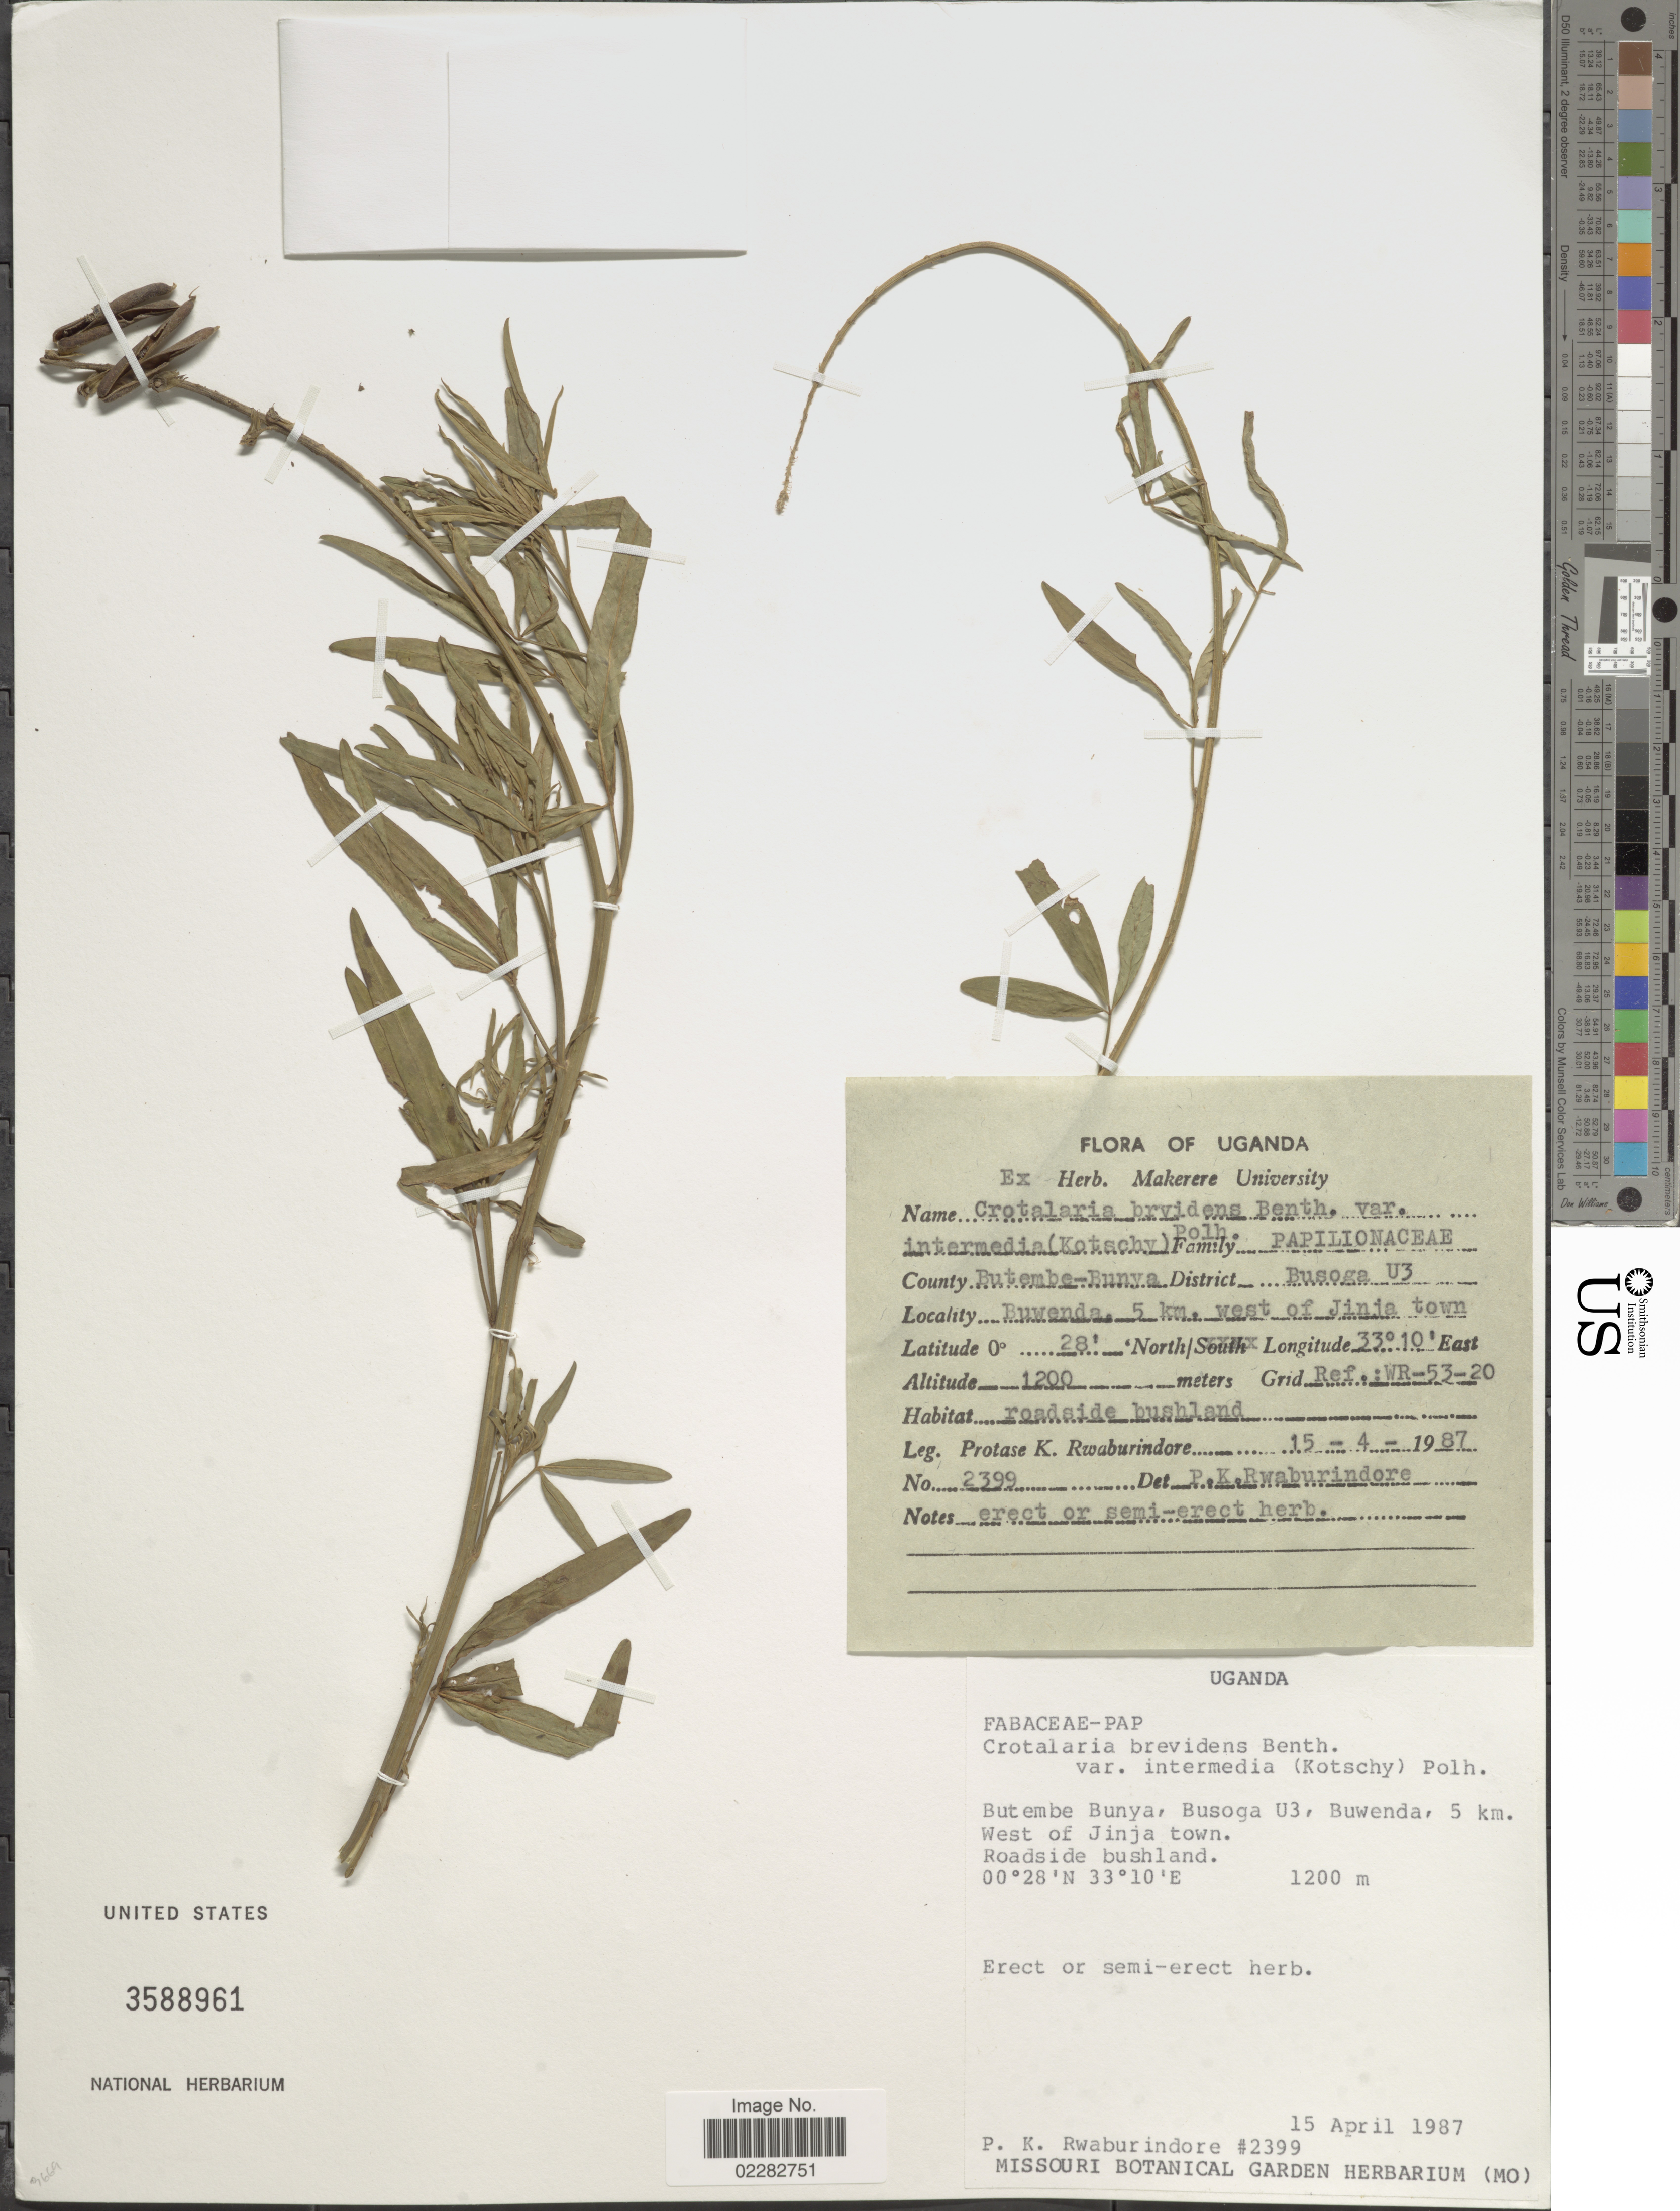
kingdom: Plantae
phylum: Tracheophyta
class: Magnoliopsida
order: Fabales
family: Fabaceae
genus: Crotalaria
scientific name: Crotalaria brevidens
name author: Benth.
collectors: P. Rwaburindore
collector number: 2399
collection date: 1987-04-15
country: Uganda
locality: County Butembe-Bunya, District Busoga U3, Buwenda, 5 km. West of Jinja town, roadside bushland.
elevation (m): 1200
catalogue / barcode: US 3588961